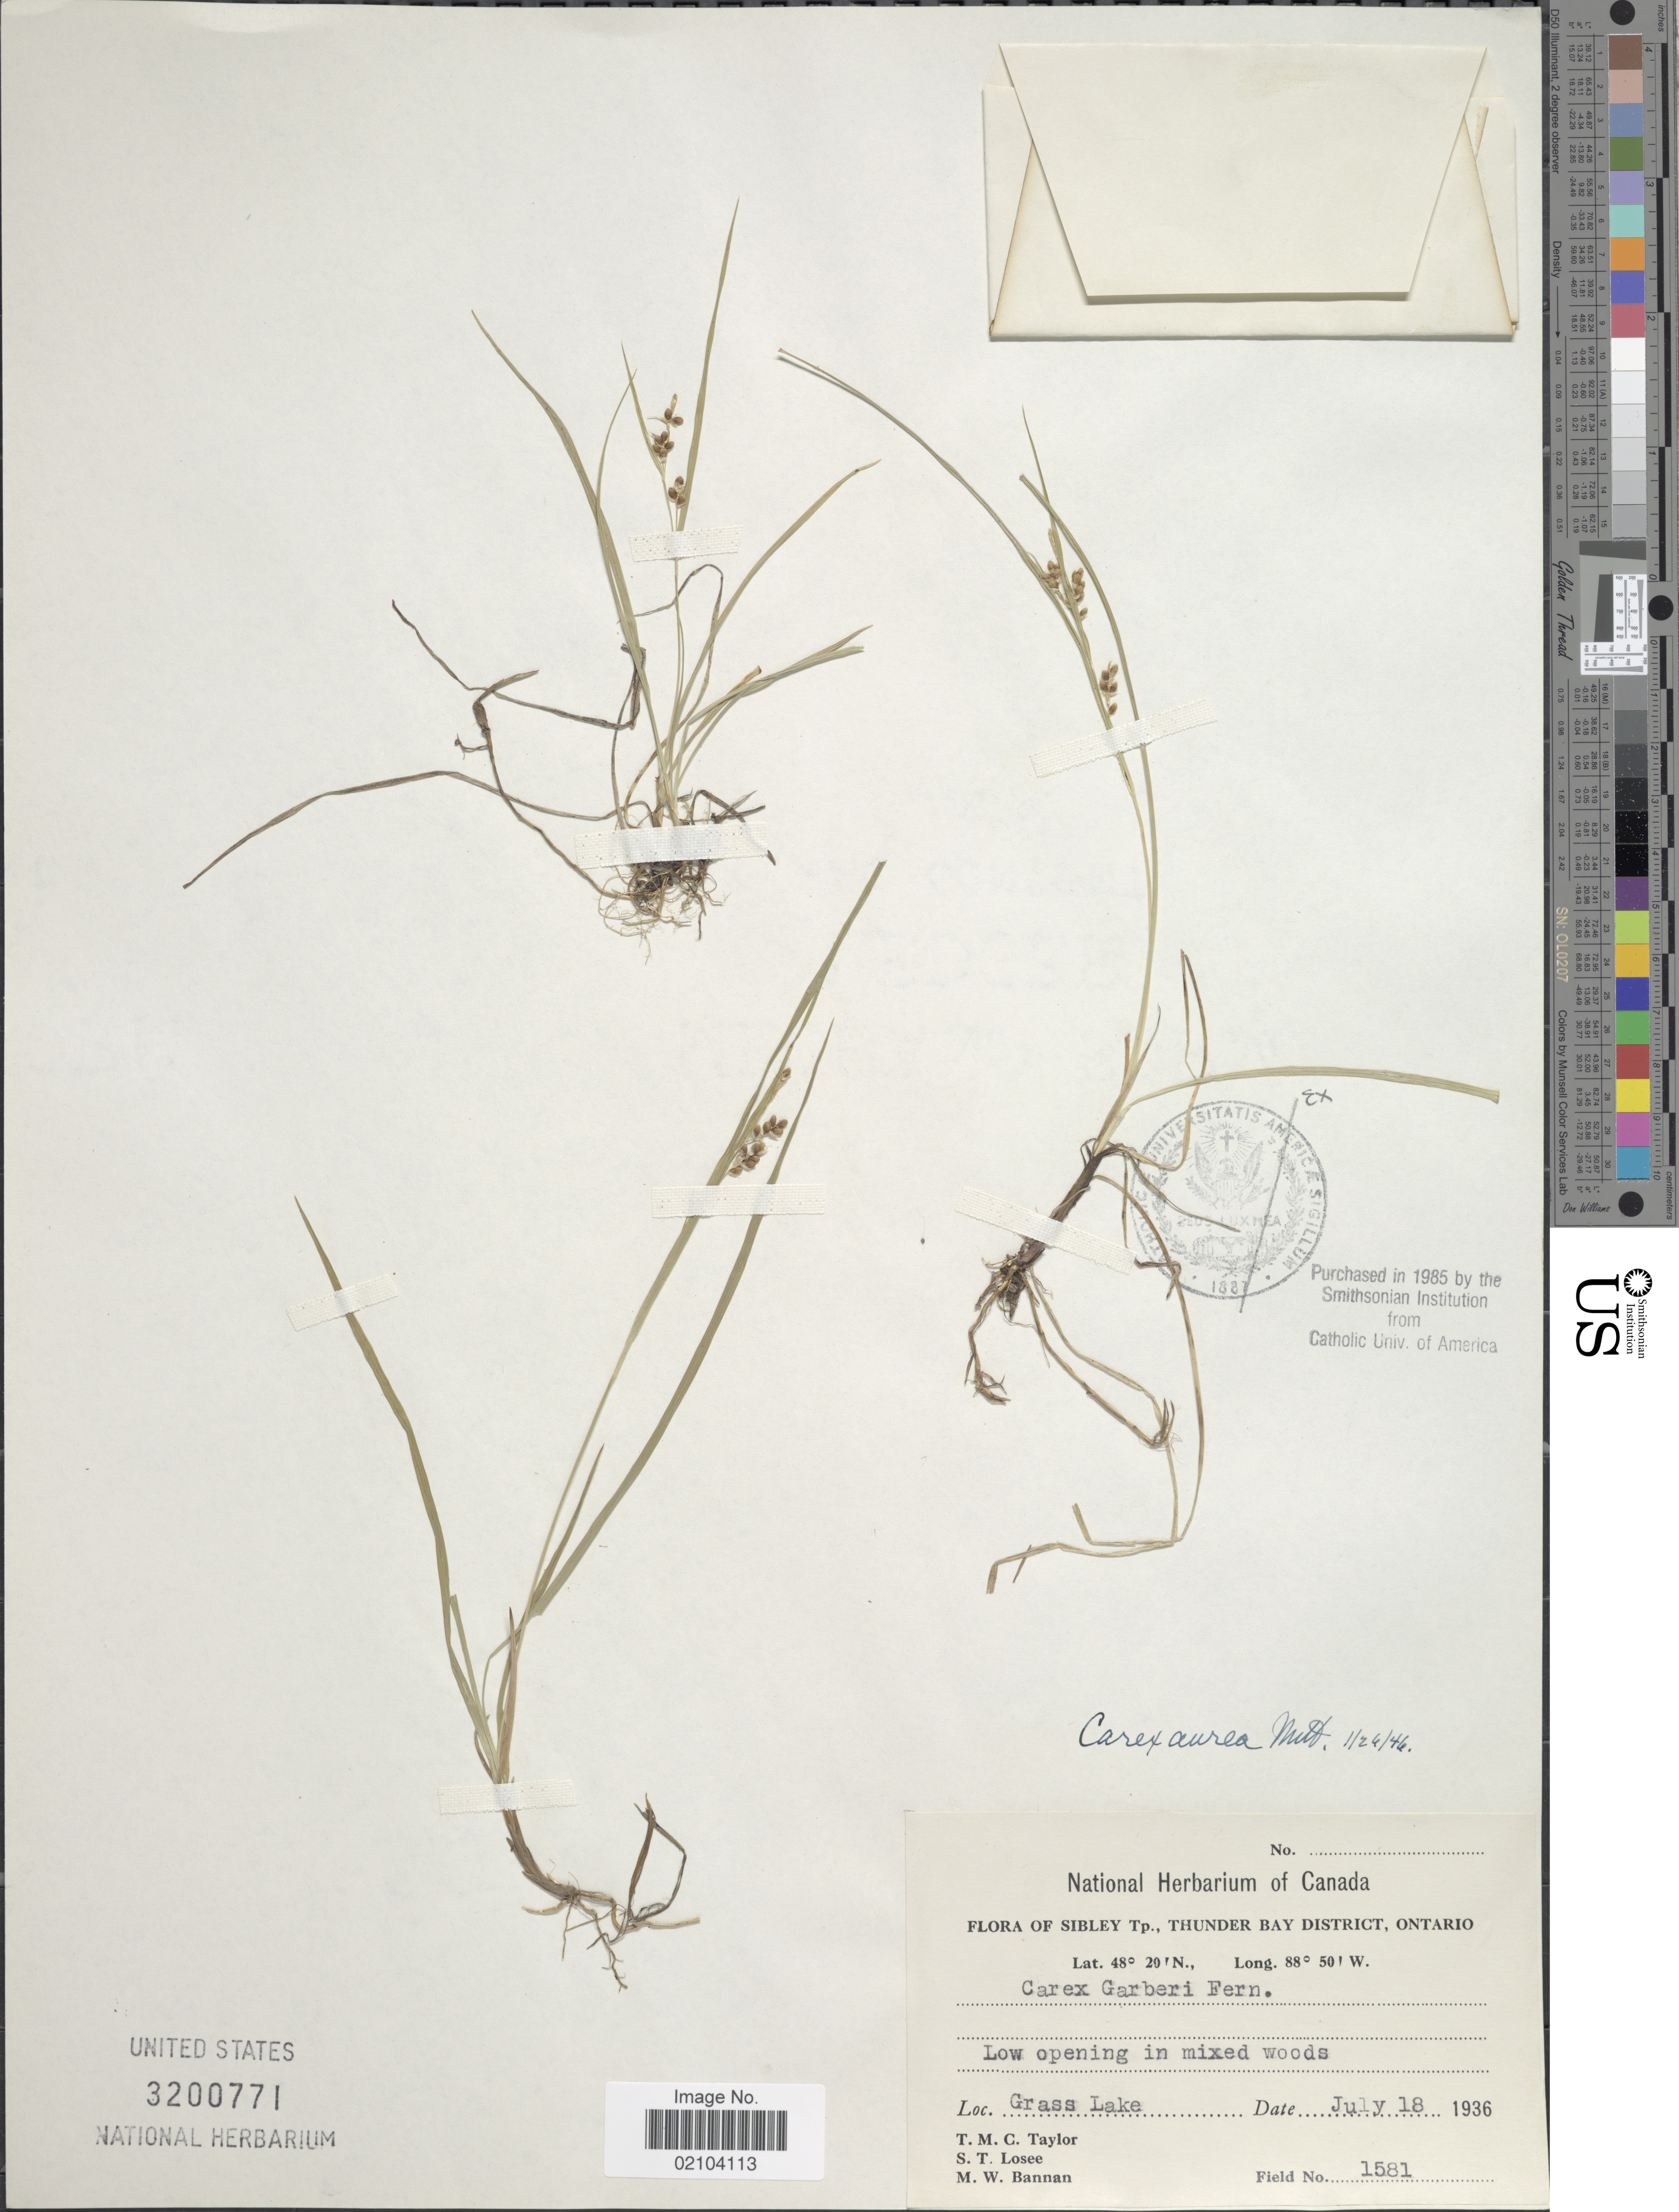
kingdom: Plantae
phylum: Tracheophyta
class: Liliopsida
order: Poales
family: Cyperaceae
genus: Carex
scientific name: Carex aurea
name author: Nutt.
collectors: T. M. C. Taylor, S. Losee & M. Bannan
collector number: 1581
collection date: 1936-07-18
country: Canada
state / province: Ontario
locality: Sibley Tp., Thunder Bay District. Low opening in mixed woods. Grass Lake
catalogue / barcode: US 3200771